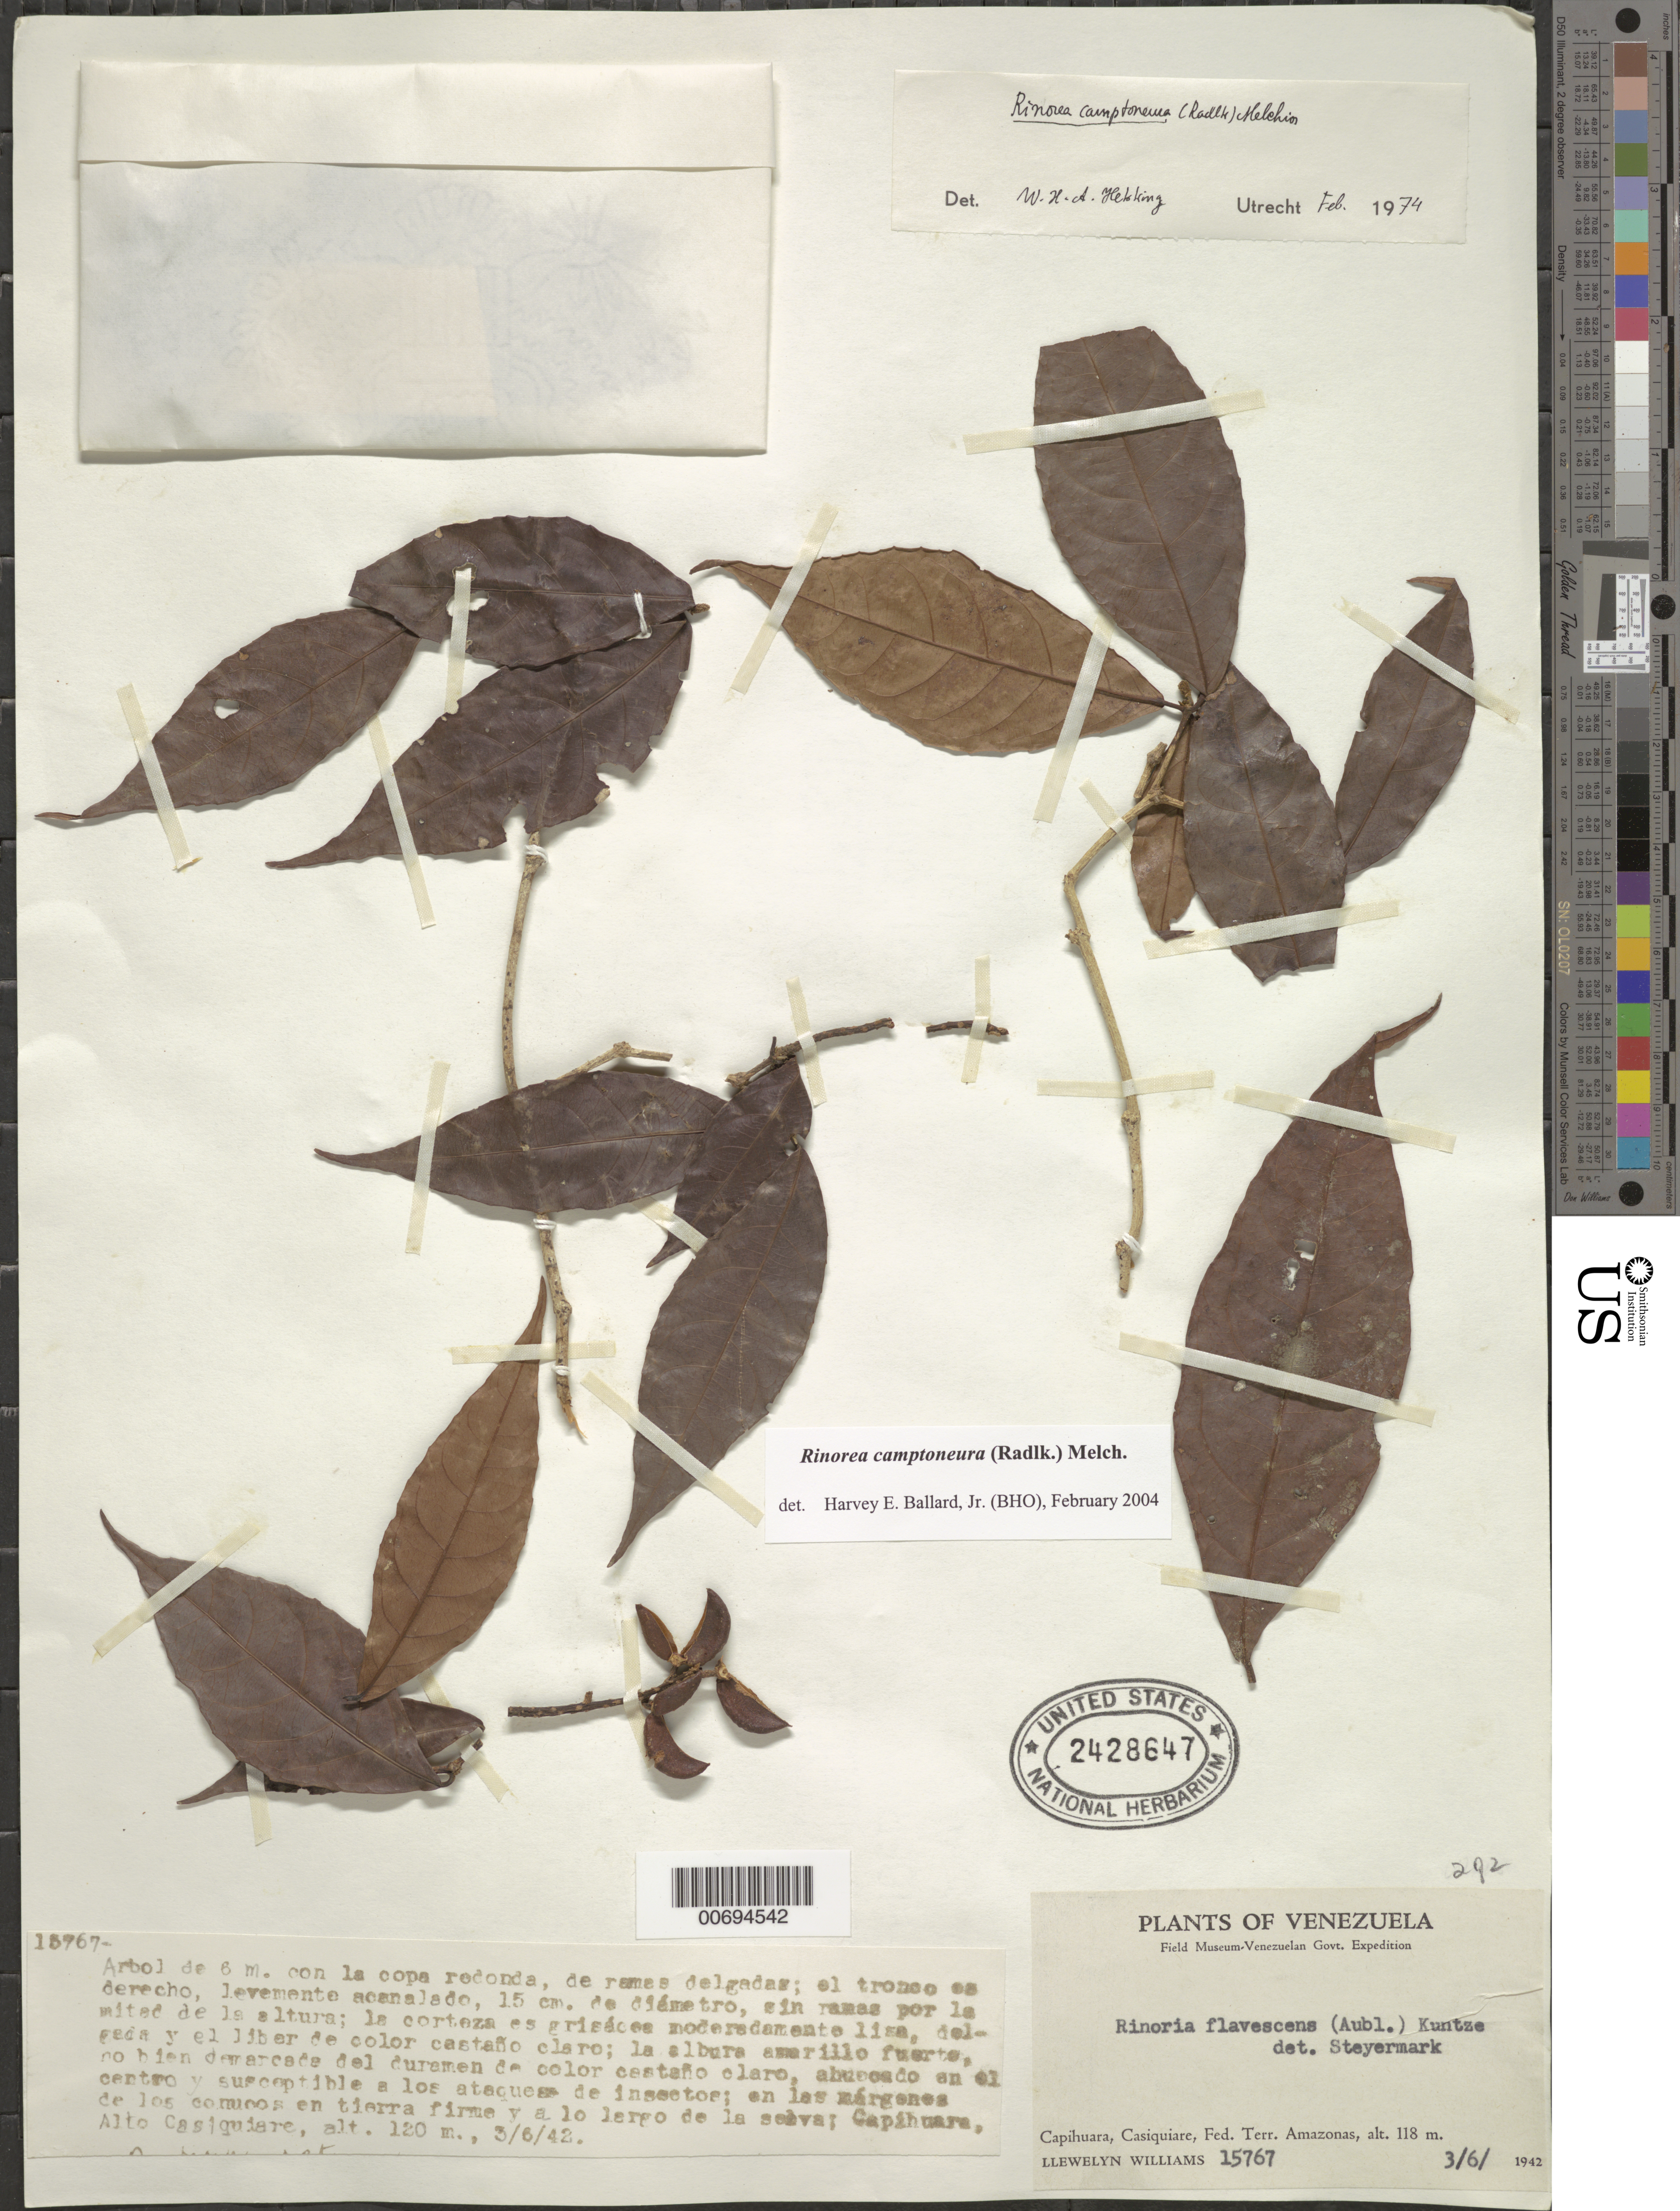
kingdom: Plantae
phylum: Tracheophyta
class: Magnoliopsida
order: Malpighiales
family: Violaceae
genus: Rinorea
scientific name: Rinorea camptoneura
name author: (Radlk.) Melch.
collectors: Ll. Williams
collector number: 15767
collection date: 1942-06-03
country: Venezuela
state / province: Amazonas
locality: Capihuara, Casiquiare, Fed. Terr. Amazonas. Alto Casiquiare.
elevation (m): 118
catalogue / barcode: US 2428647